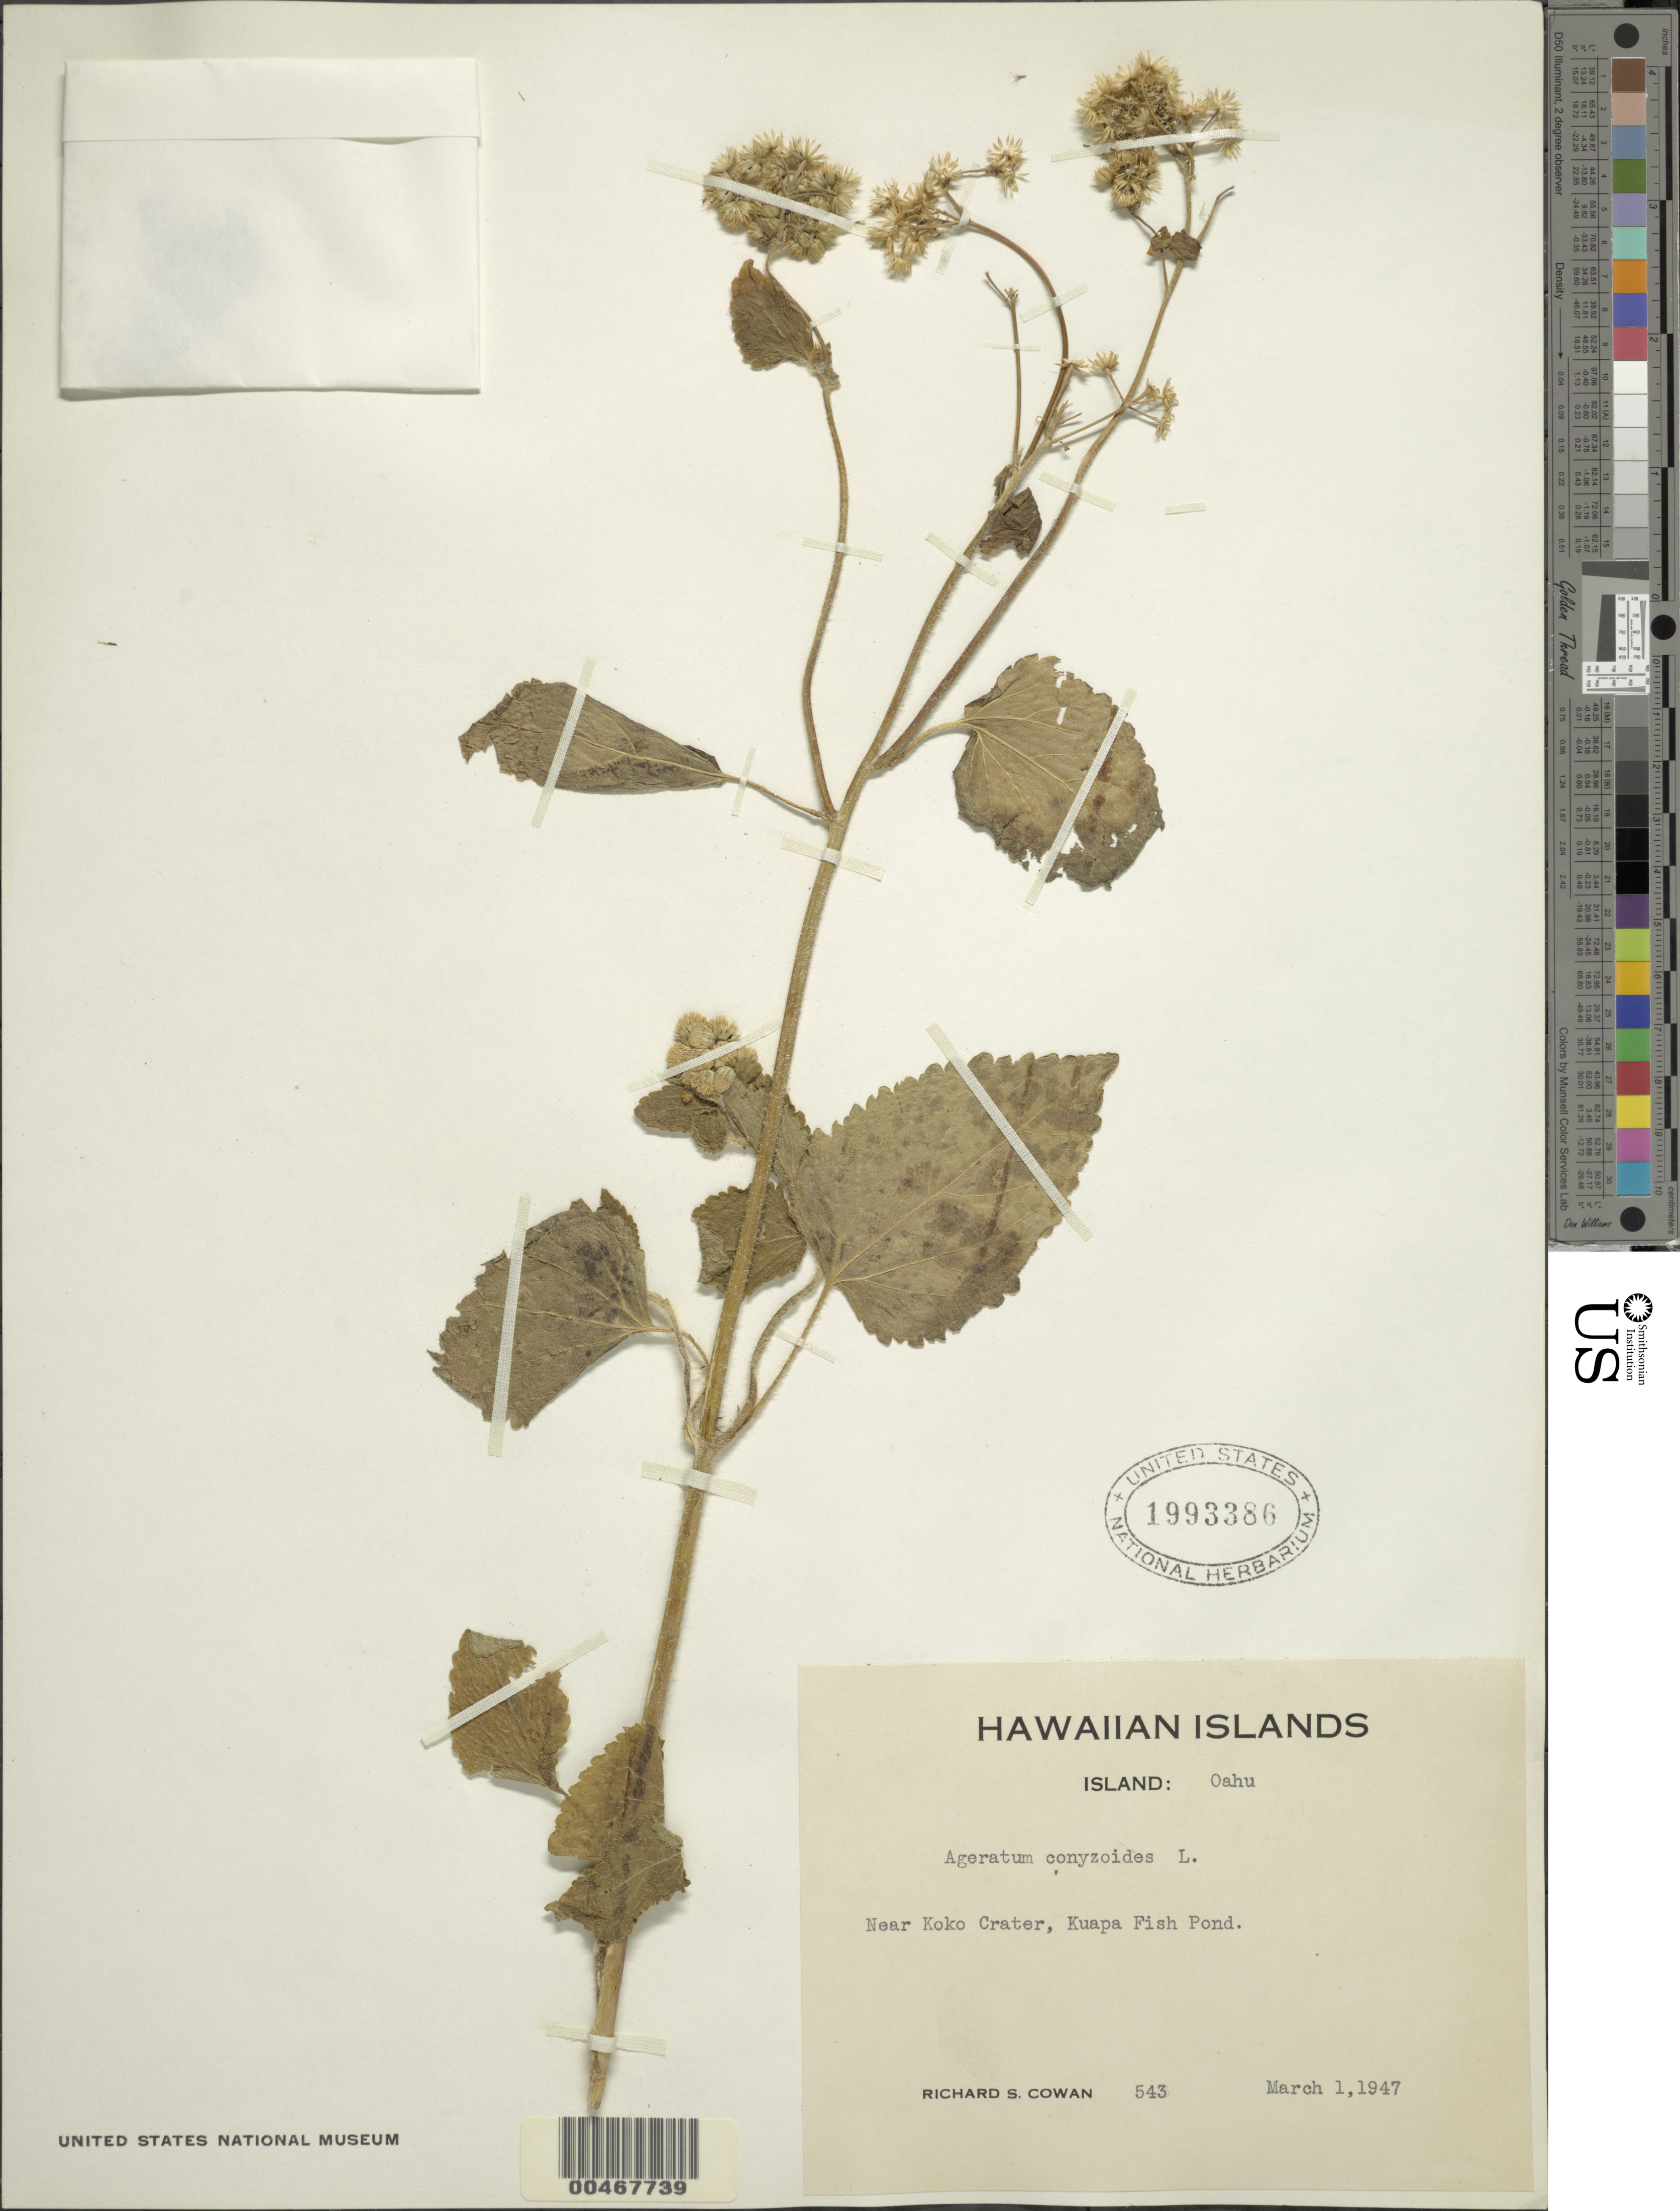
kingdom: Plantae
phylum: Tracheophyta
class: Magnoliopsida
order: Asterales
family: Asteraceae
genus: Ageratum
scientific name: Ageratum conyzoides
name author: L.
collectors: R. S. Cowan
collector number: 543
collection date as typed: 1 Mar 1947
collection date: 1947-03-01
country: United States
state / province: Hawaii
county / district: Honolulu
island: Oahu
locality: Near Koko Crater, Kuapa Fish Pond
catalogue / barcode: US 1993386